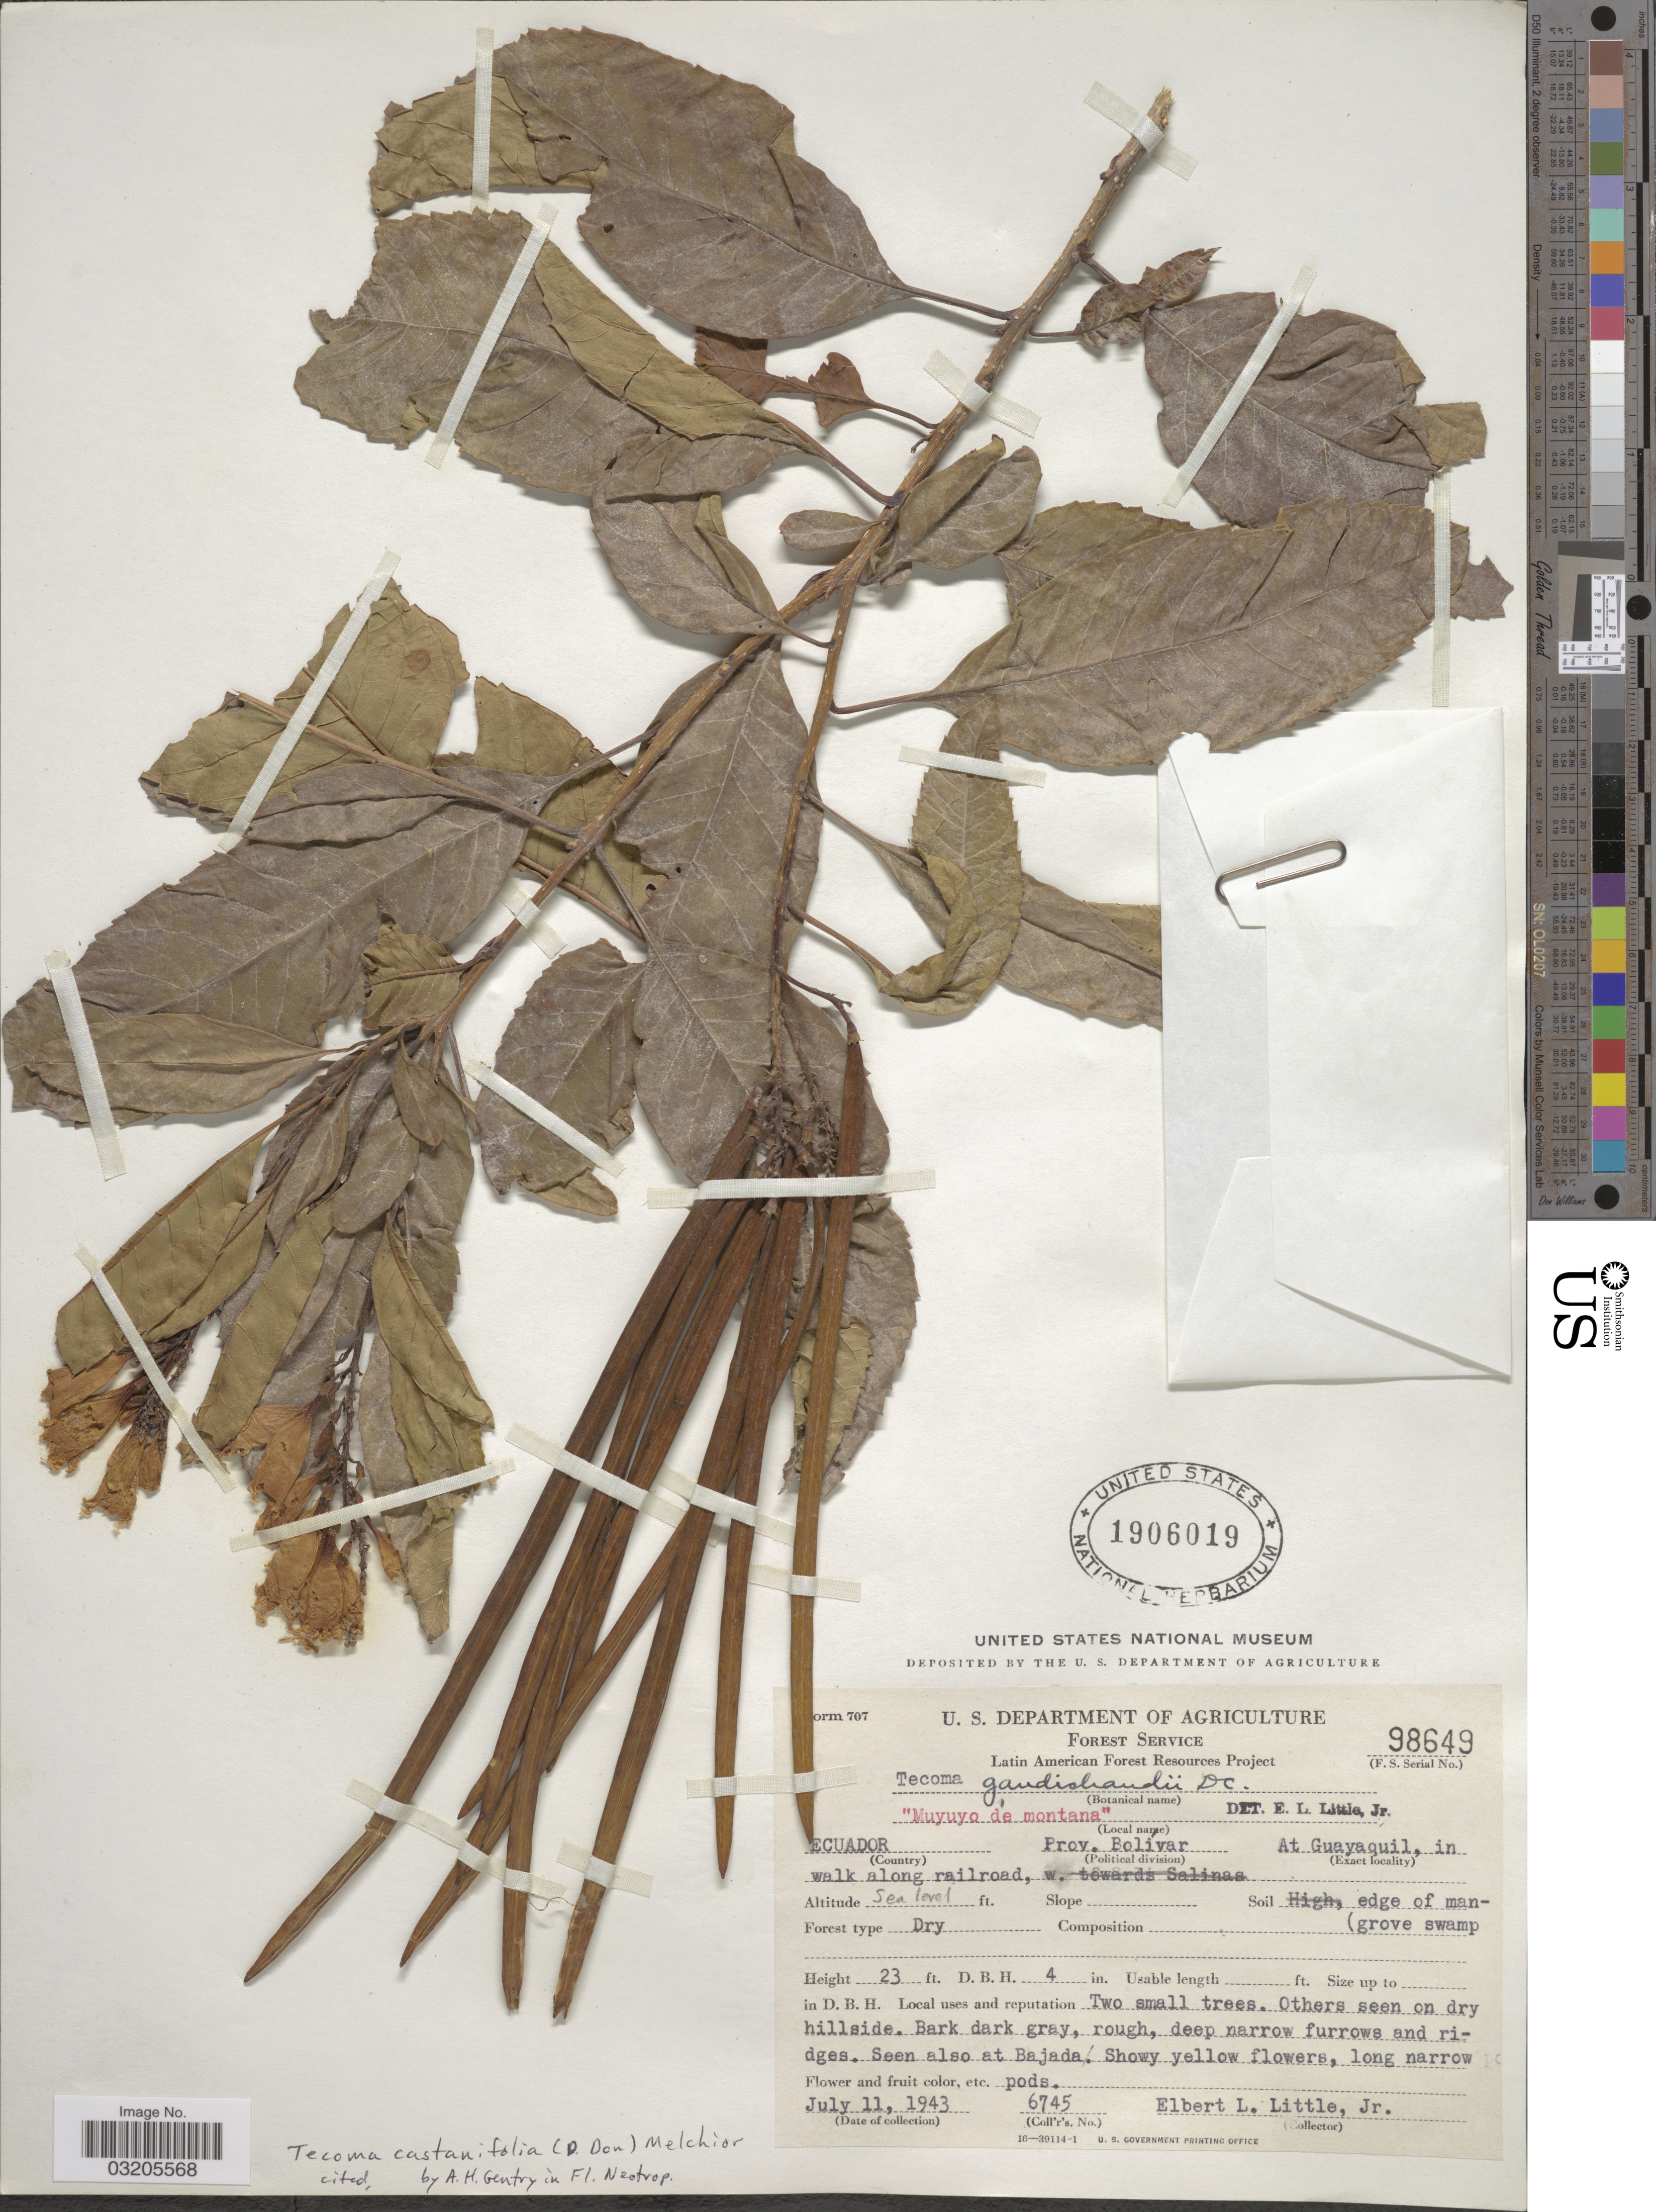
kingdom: Plantae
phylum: Tracheophyta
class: Magnoliopsida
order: Lamiales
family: Bignoniaceae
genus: Tecoma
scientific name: Tecoma castanifolia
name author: (D. Don) Melch.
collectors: E. L. Little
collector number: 6745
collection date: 1943-07-11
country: Ecuador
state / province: Bolívar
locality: At Guayaquil, in walk along railroad.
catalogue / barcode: US 1906019